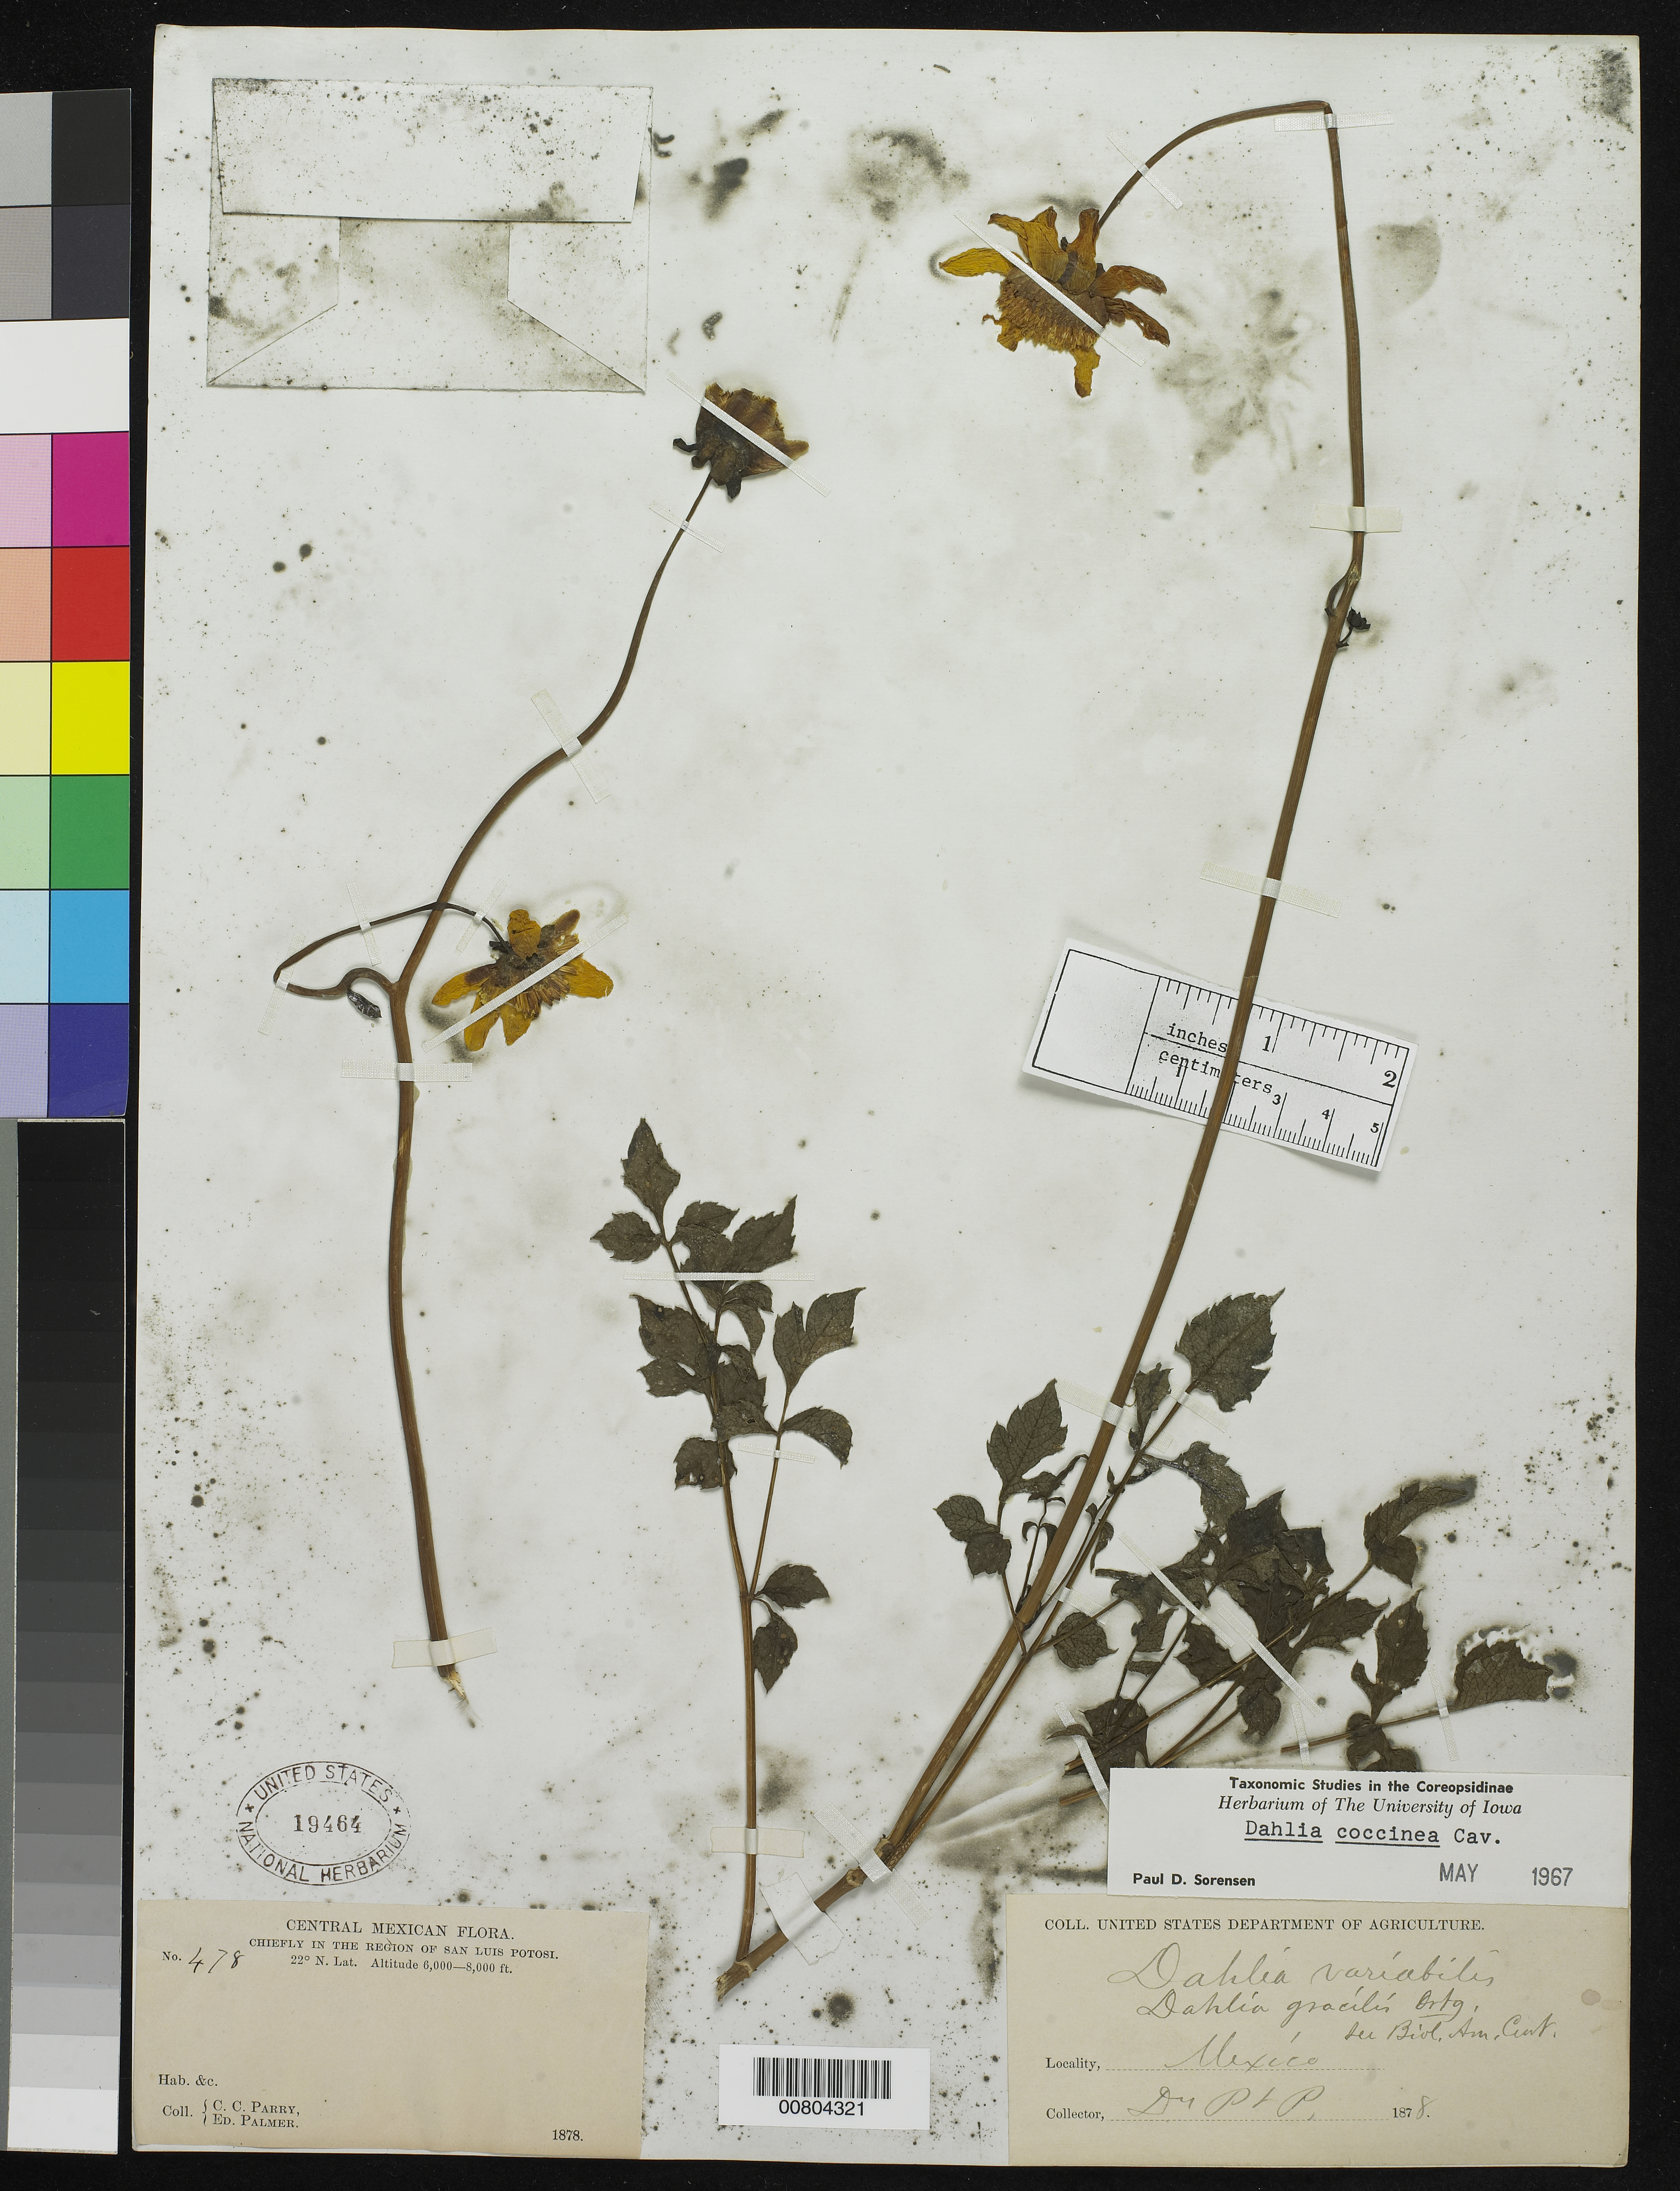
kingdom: Plantae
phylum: Tracheophyta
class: Magnoliopsida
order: Asterales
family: Asteraceae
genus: Dahlia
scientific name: Dahlia coccinea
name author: Cav.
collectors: C. C. Parry & E. Palmer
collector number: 478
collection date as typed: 1878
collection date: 1878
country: Mexico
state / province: San Luis Potosí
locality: Chiefly in the region of San Luis Potosí.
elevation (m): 1829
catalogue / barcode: US 19464